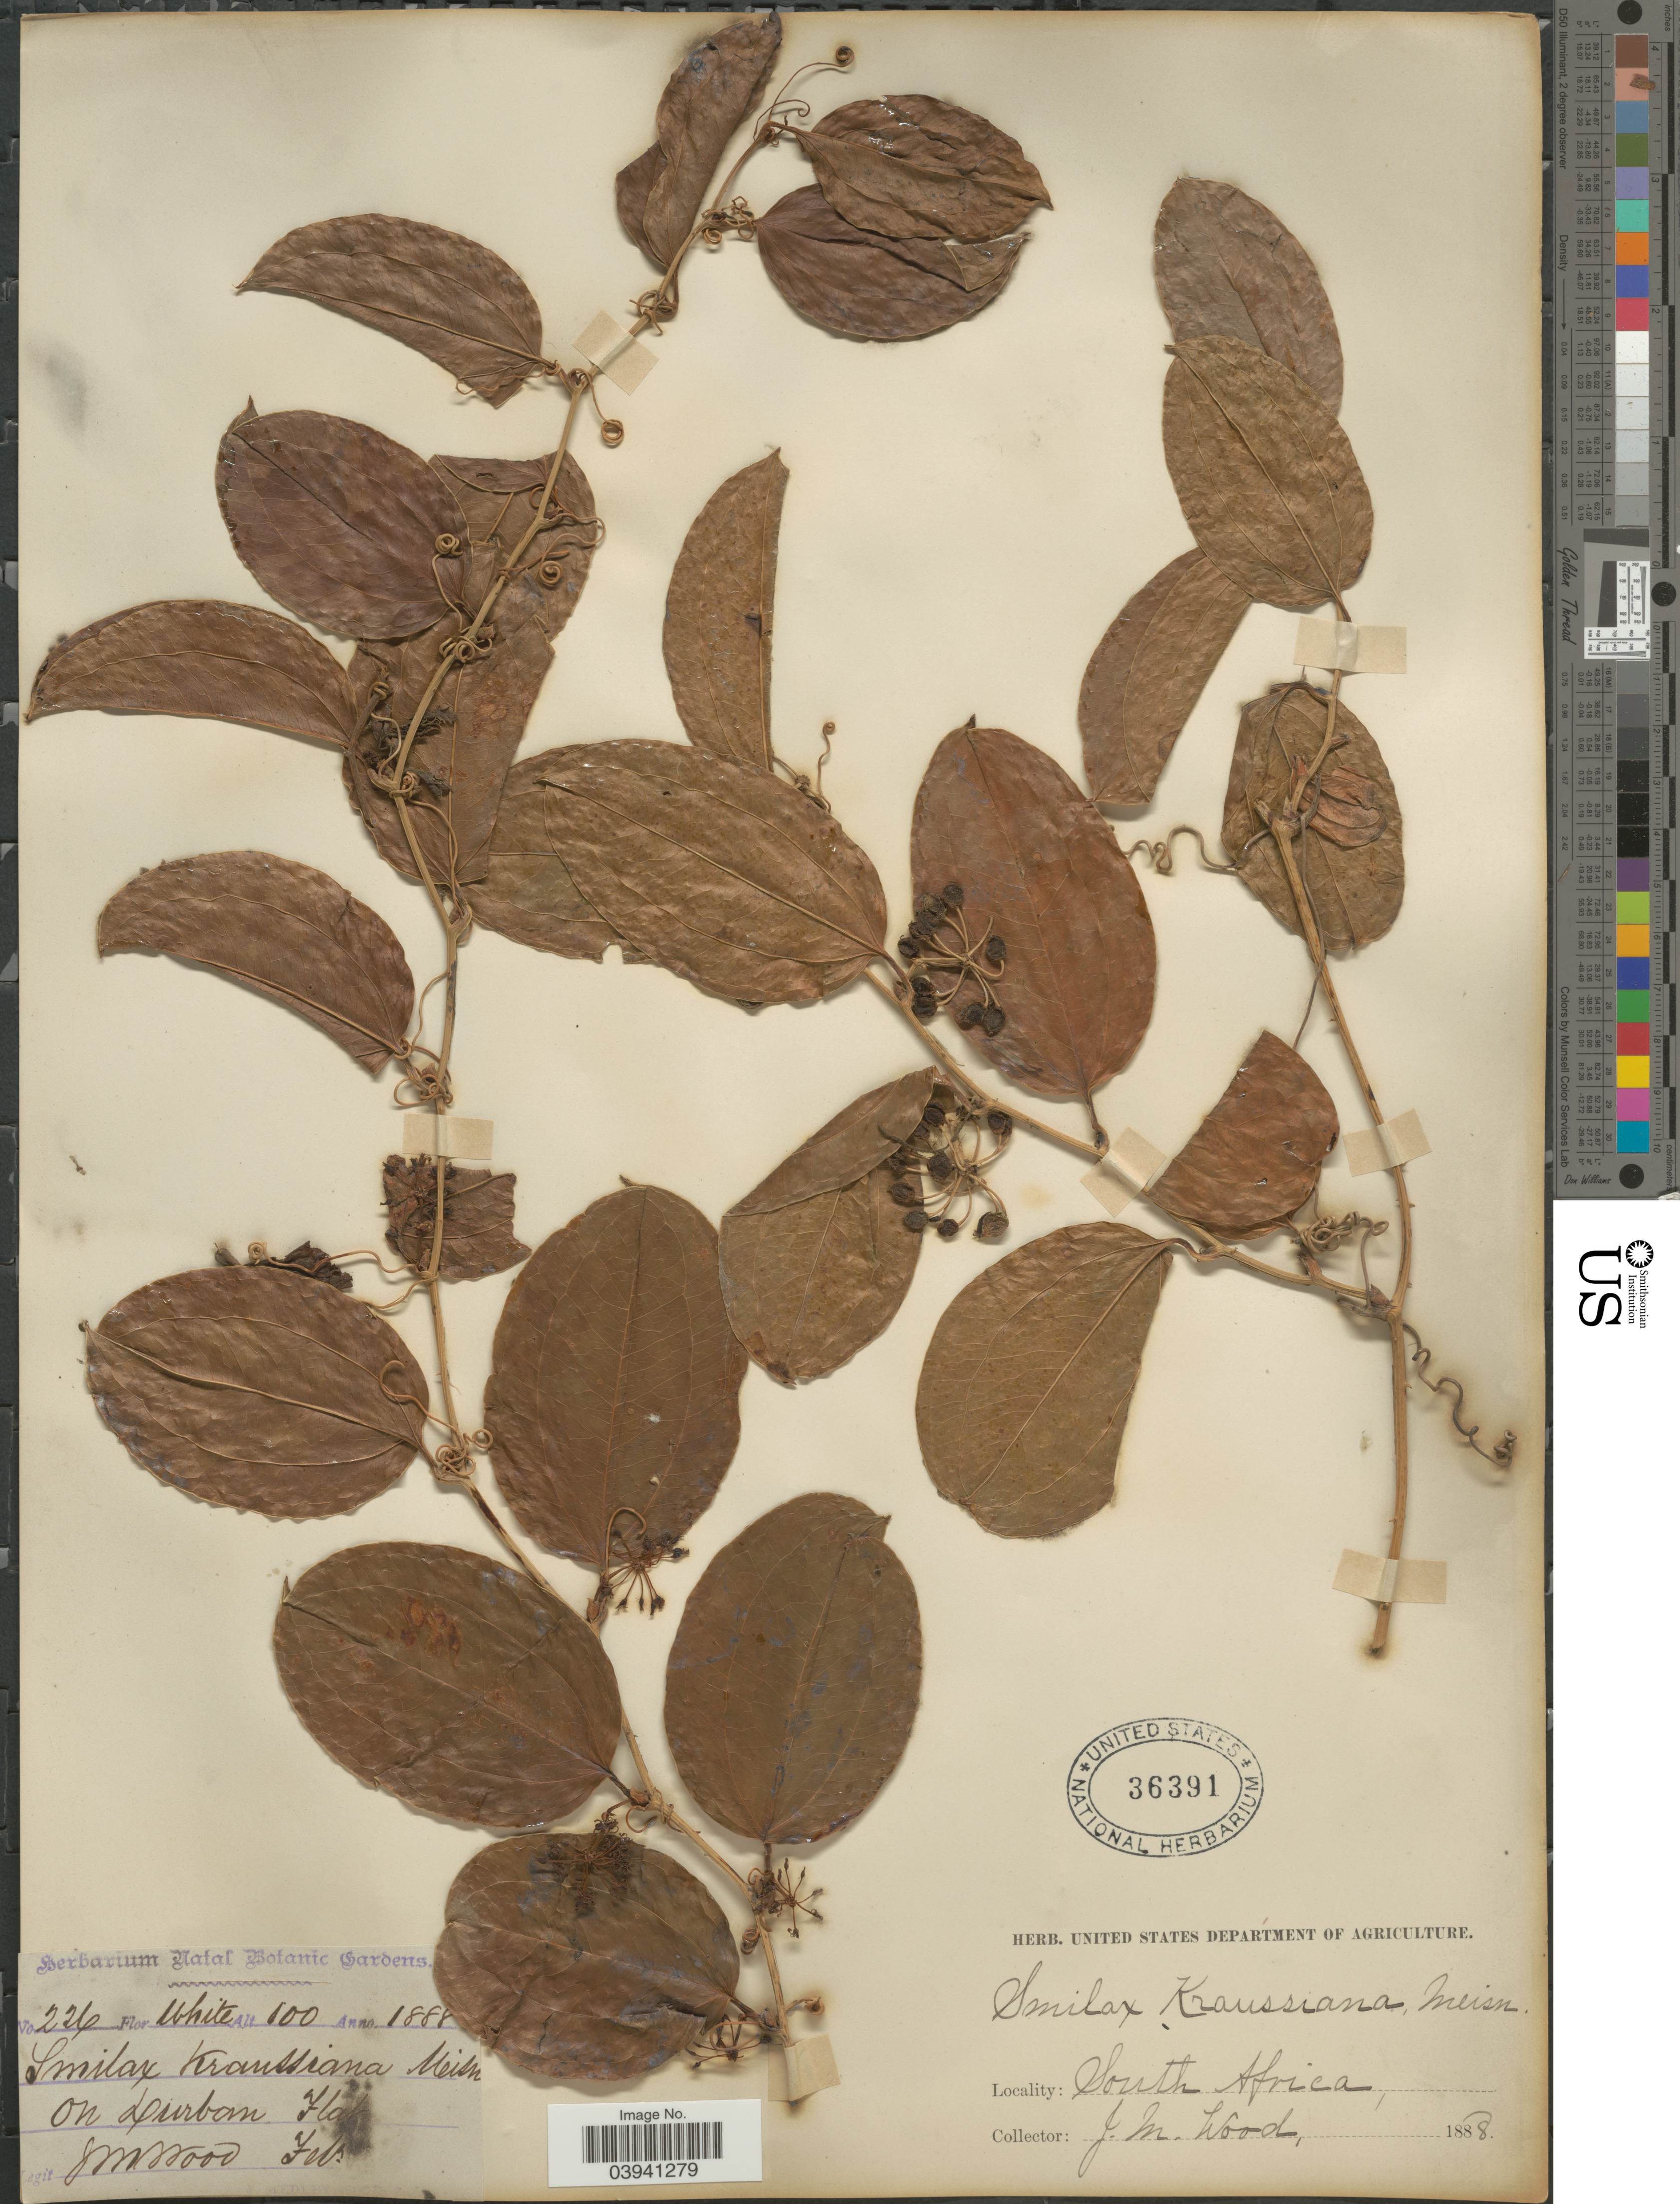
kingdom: Plantae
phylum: Tracheophyta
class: Liliopsida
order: Liliales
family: Smilacaceae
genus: Smilax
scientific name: Smilax kraussiana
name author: Meisn.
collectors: J. M. Wood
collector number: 226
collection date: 1888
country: South Africa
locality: On Durban Flat.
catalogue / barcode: US 36391